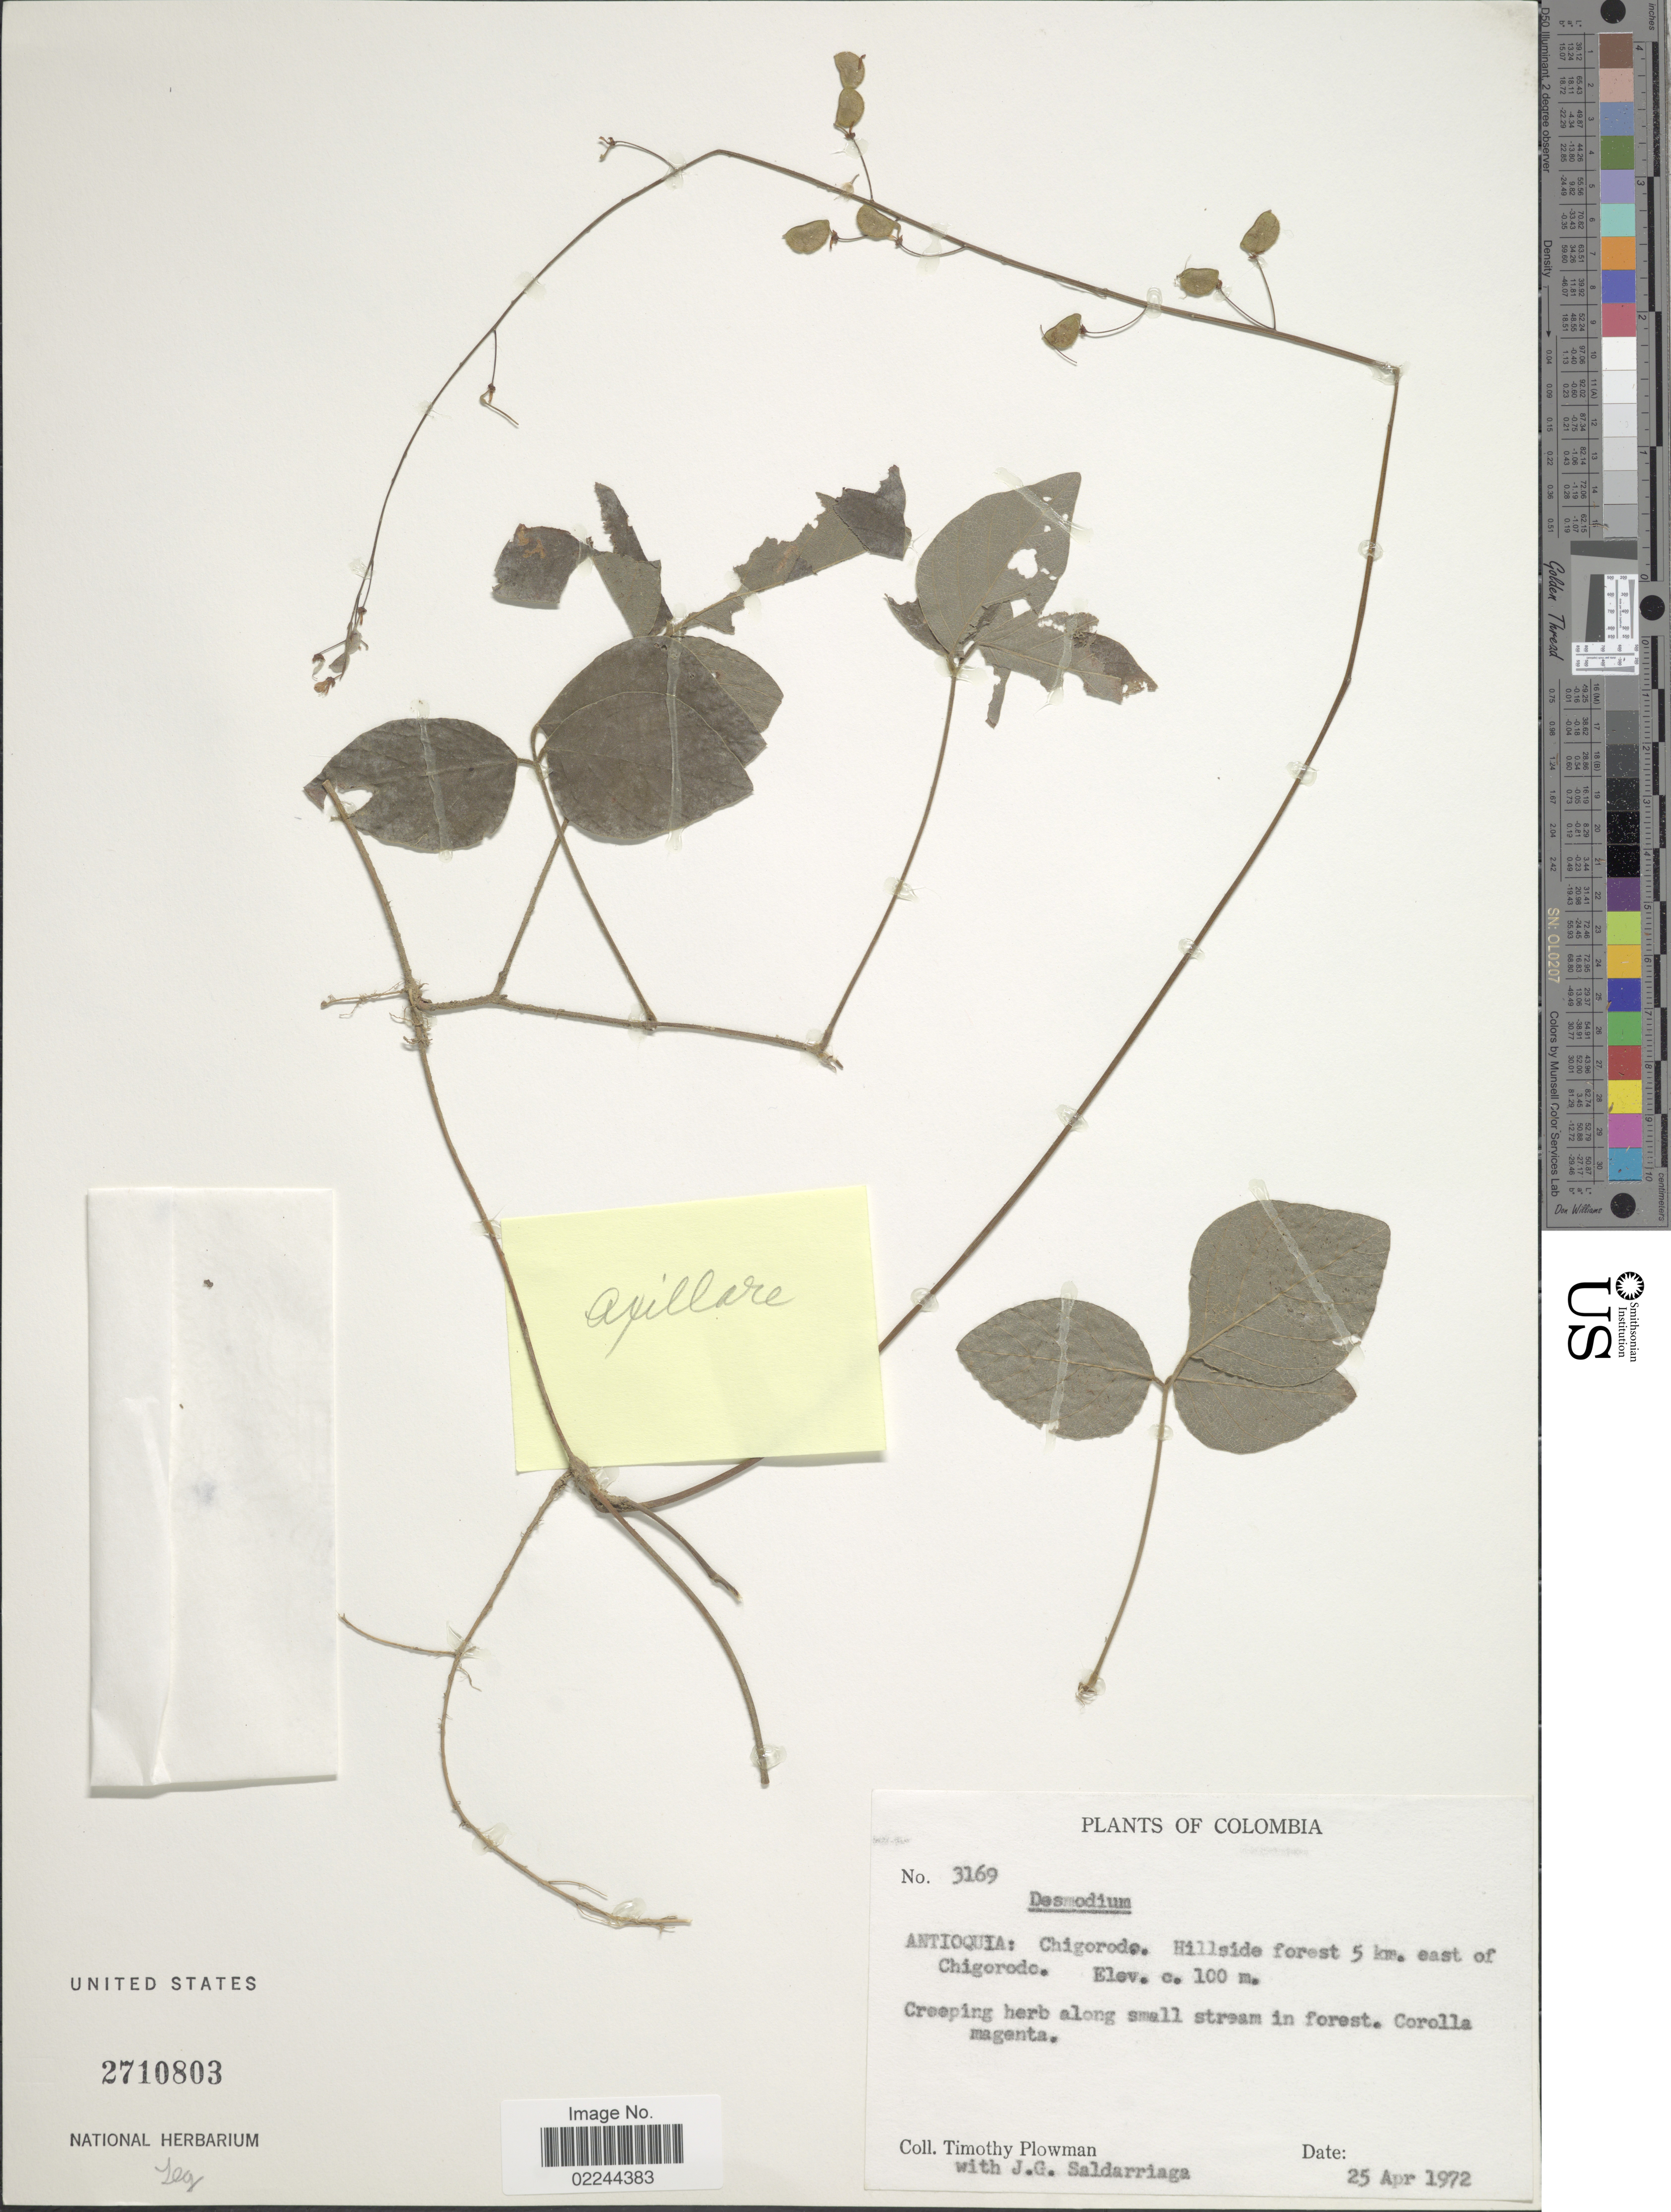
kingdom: Plantae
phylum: Tracheophyta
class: Magnoliopsida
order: Fabales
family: Fabaceae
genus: Desmodium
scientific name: Desmodium axillare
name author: (Sw.) DC.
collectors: T. Plowman & J. Saldarriaga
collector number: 3169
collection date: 1972-04-25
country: Colombia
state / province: Antioquia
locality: Antioquia: Chigorodo. Hillside forest 5 km. east of Chigorodo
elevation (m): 100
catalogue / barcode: US 2710803